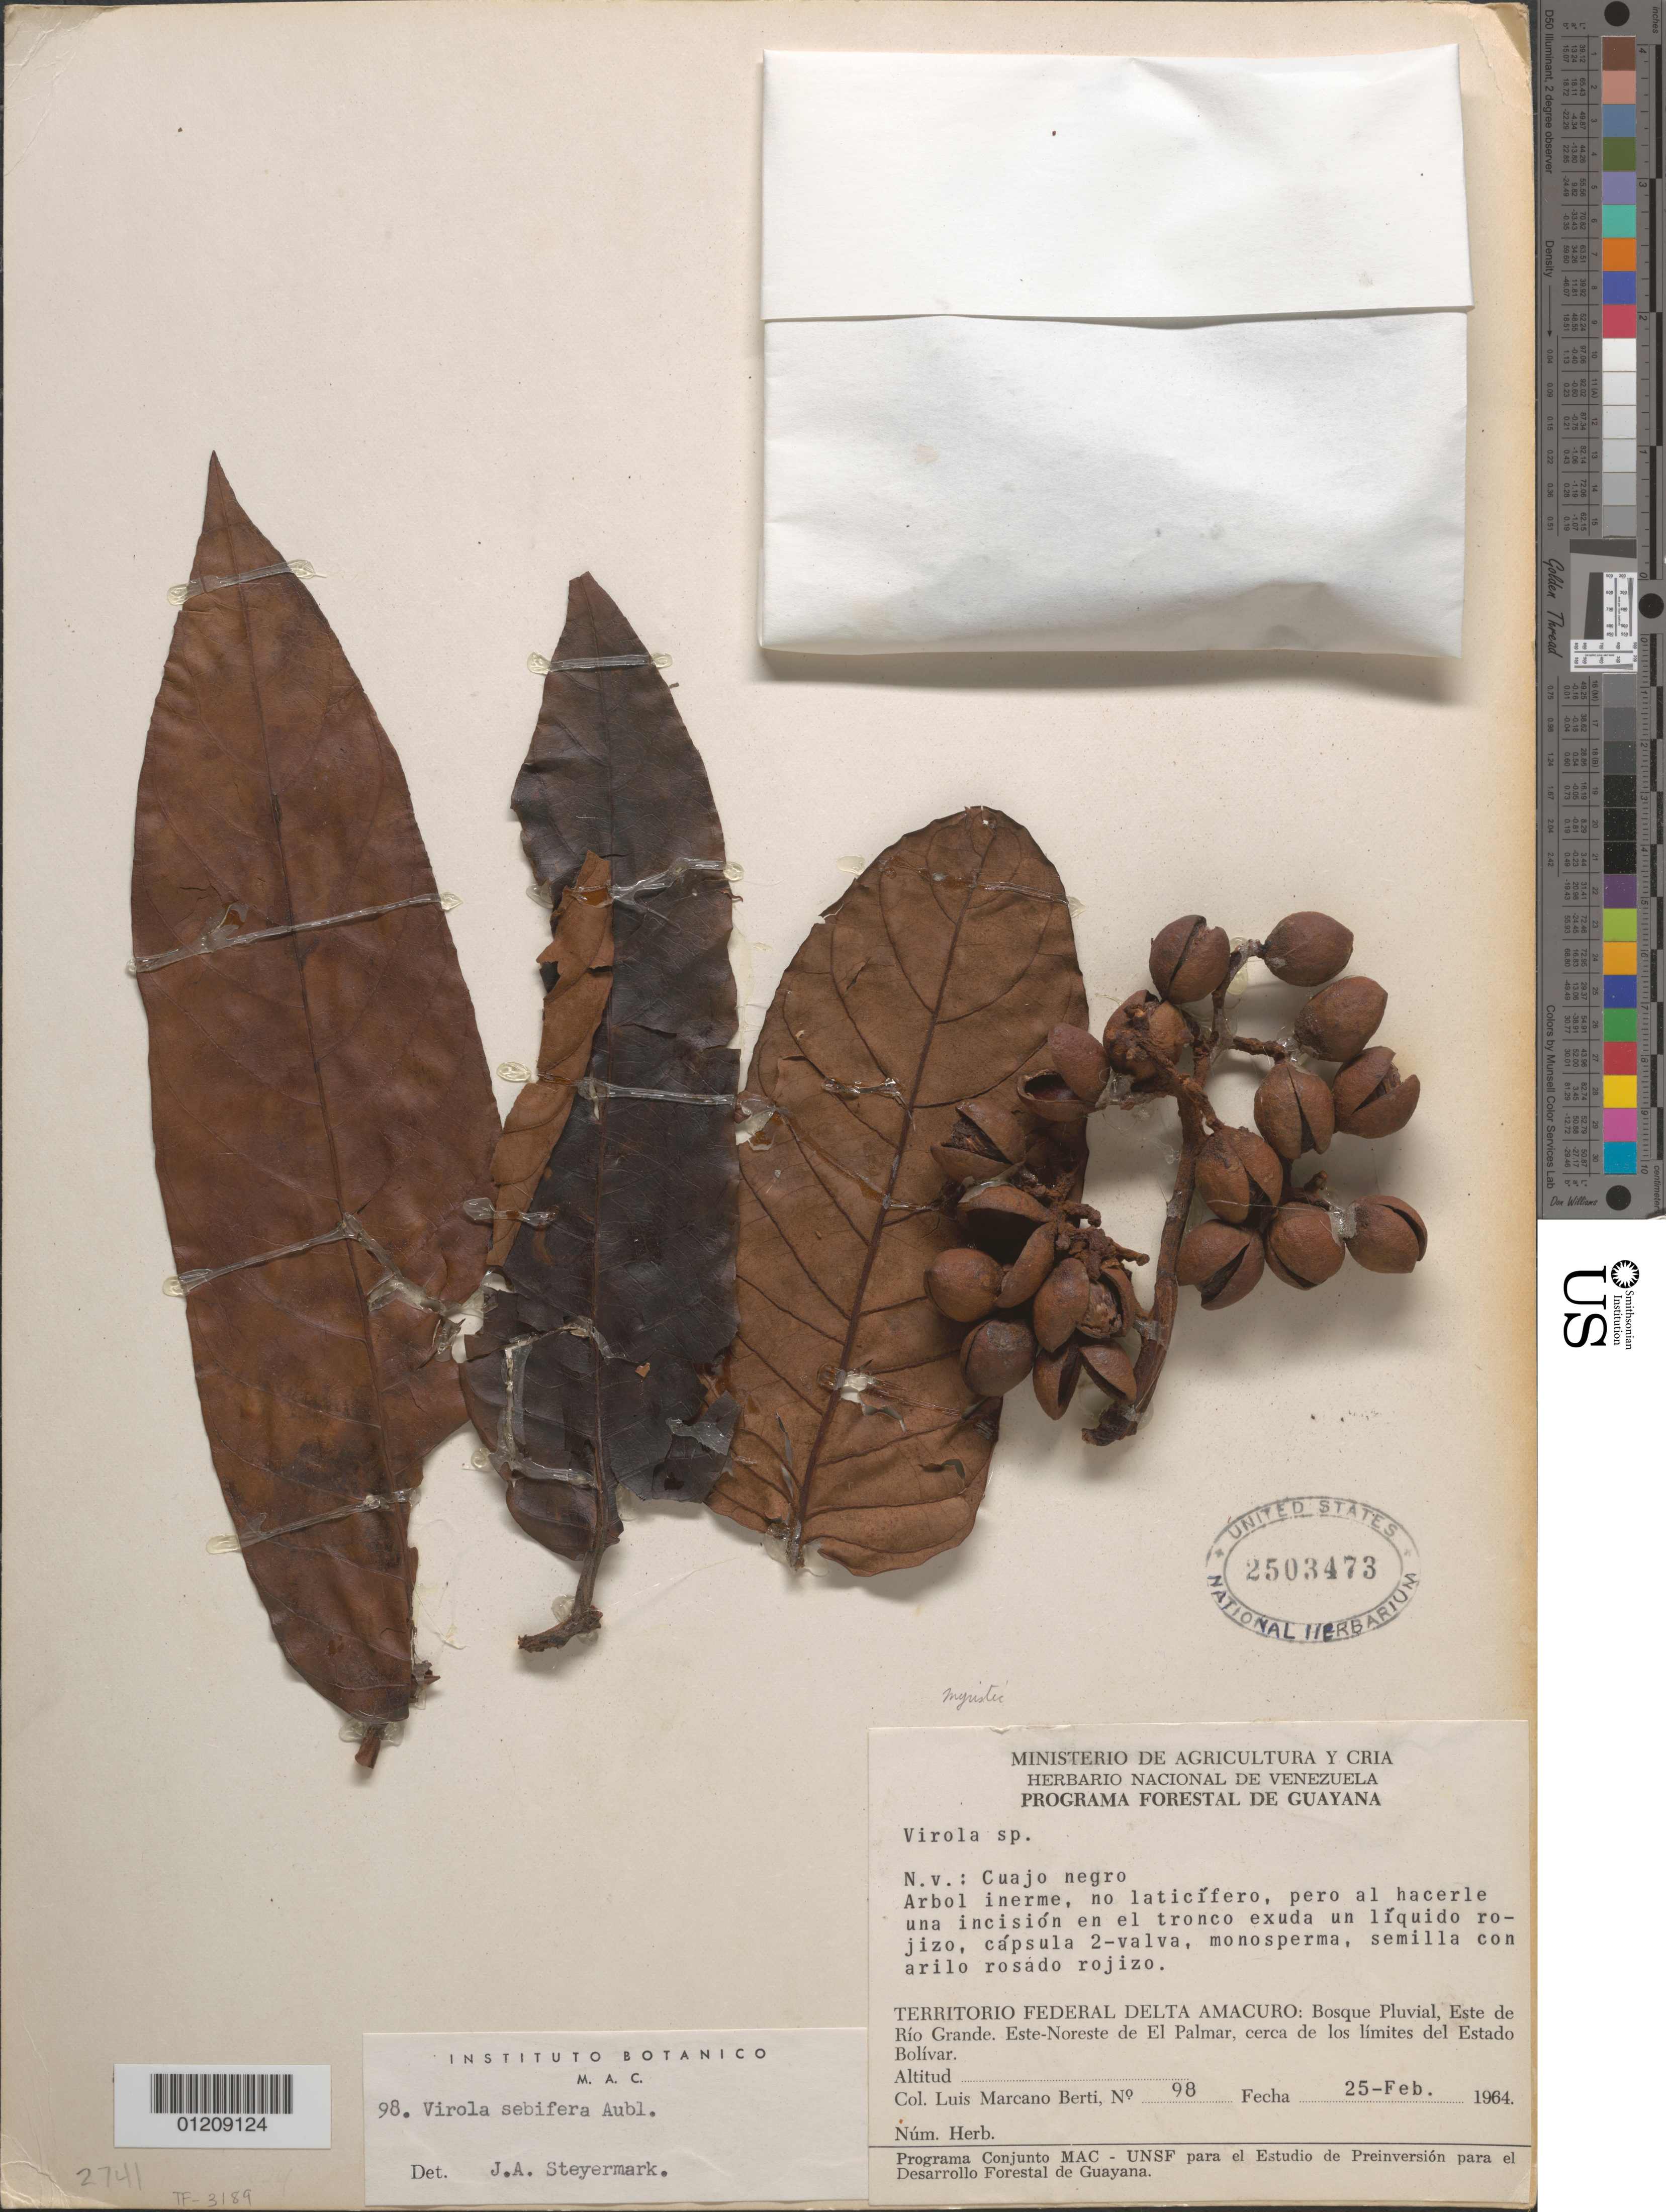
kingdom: Plantae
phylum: Tracheophyta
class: Magnoliopsida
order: Magnoliales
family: Myristicaceae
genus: Virola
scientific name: Virola sebifera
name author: Aubl.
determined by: Steyermark, Julian A., (VEN)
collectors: L. Marcano-Berti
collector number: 98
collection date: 1964-02-25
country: Venezuela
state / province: Delta Amacuro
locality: Este de Rio Grande. Este-Noreste de El Palmar, cerca de los limites del Estado Bolivar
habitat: Bosque pluvial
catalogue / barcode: US 2503473